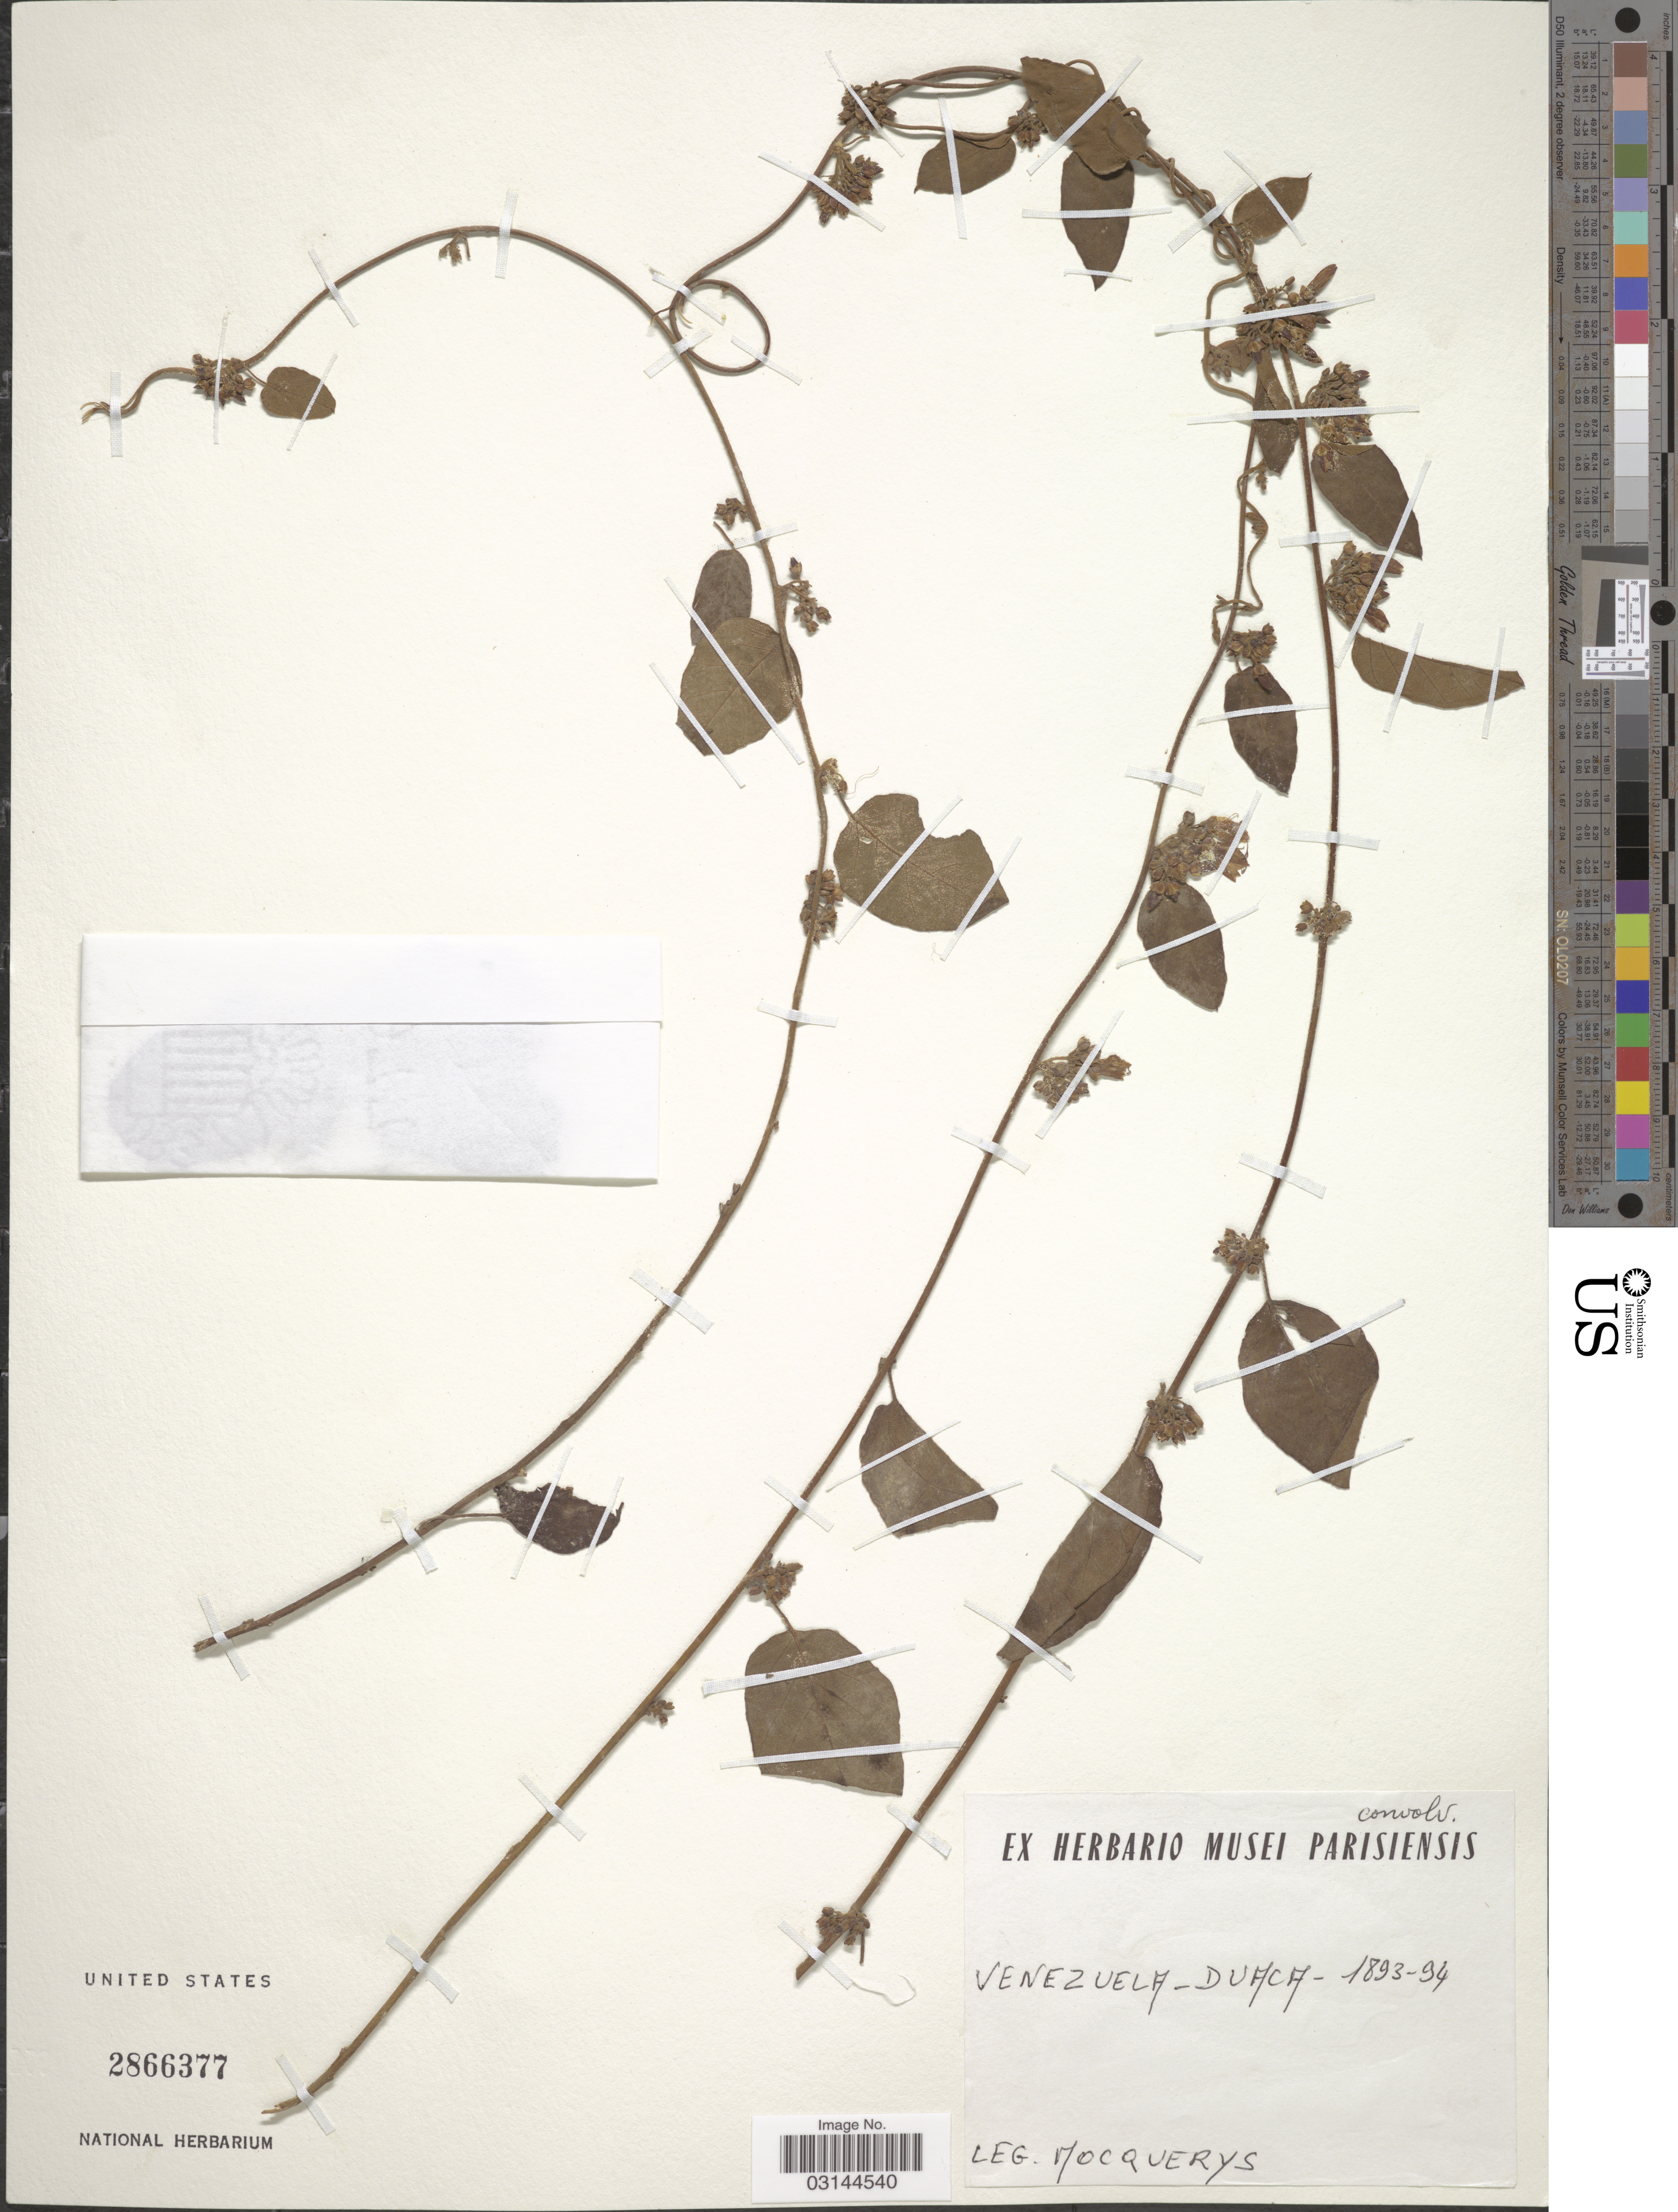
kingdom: Plantae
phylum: Tracheophyta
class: Magnoliopsida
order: Solanales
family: Convolvulaceae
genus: Jacquemontia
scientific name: Jacquemontia sp.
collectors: A. Mocquerys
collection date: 1893/1894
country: Venezuela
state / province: Lara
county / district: Crespo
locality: Duaca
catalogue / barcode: US 2866377